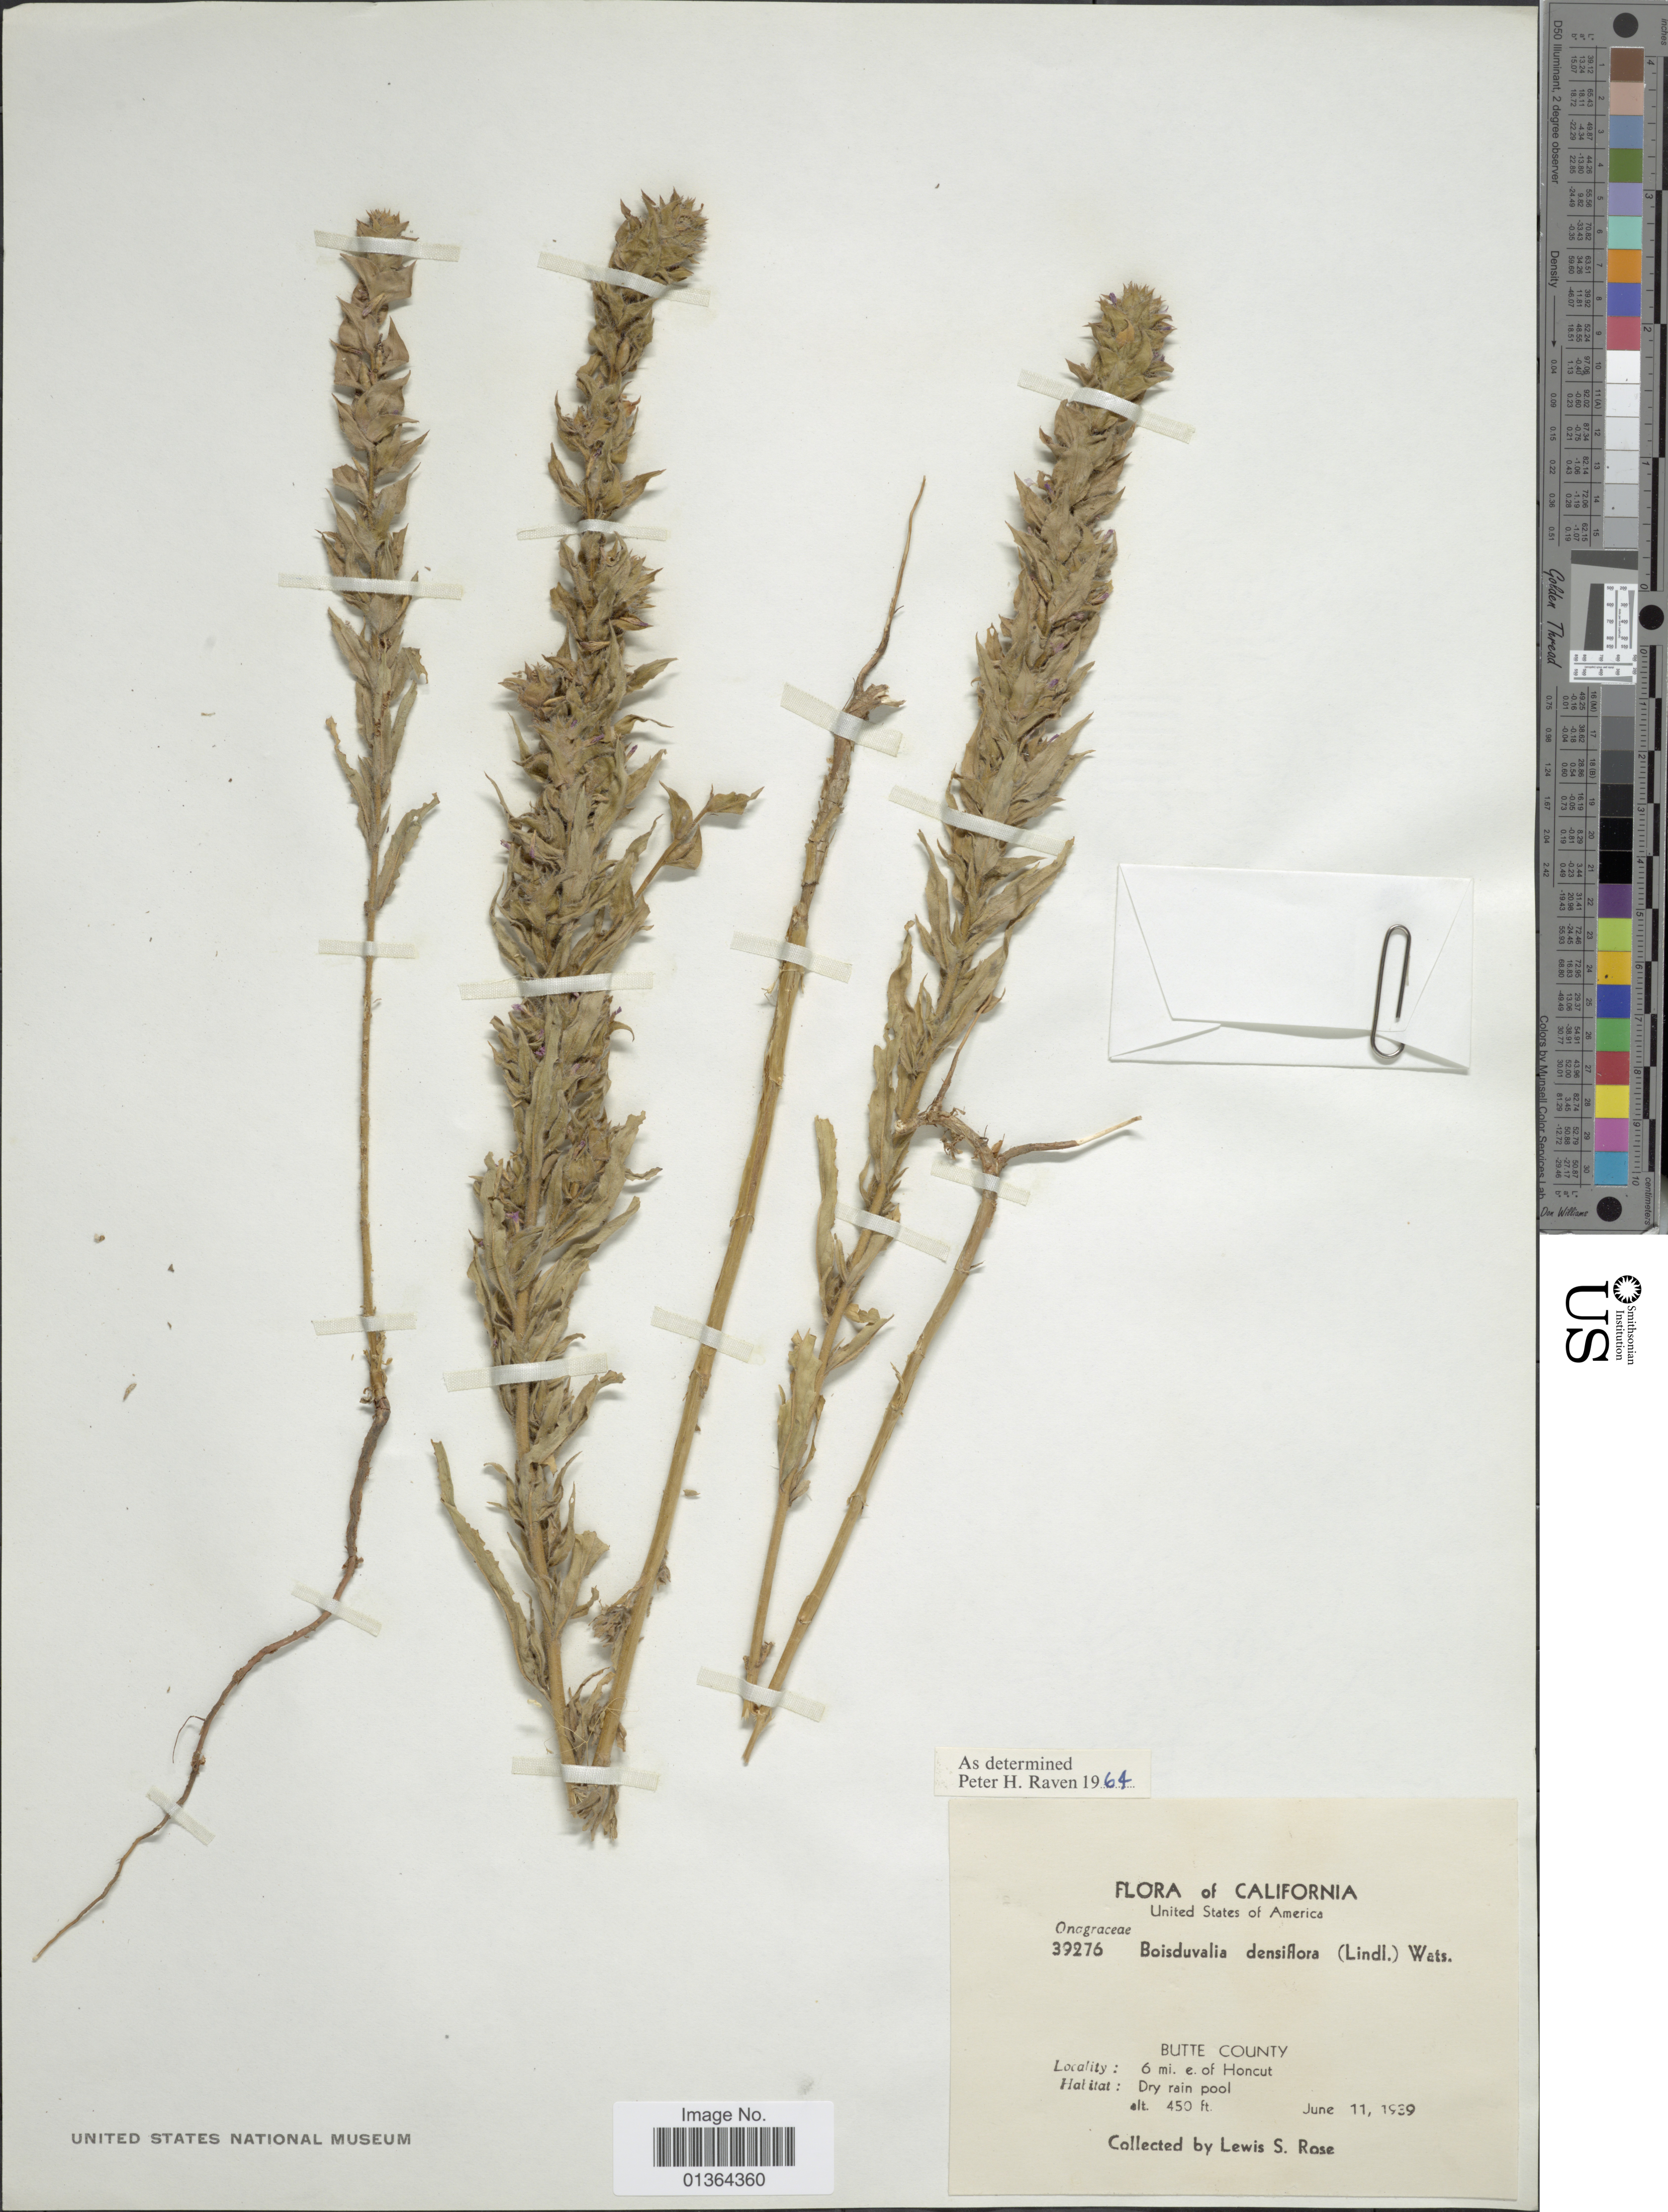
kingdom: Plantae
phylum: Tracheophyta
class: Magnoliopsida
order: Myrtales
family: Onagraceae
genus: Epilobium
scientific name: Epilobium densiflorum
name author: (Lindl.) Hoch & P.H. Raven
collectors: L. S. Rose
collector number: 39276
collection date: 1939-06-11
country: United States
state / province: California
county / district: Butte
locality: Butte County, 6 mi. E. of Honcut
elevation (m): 137